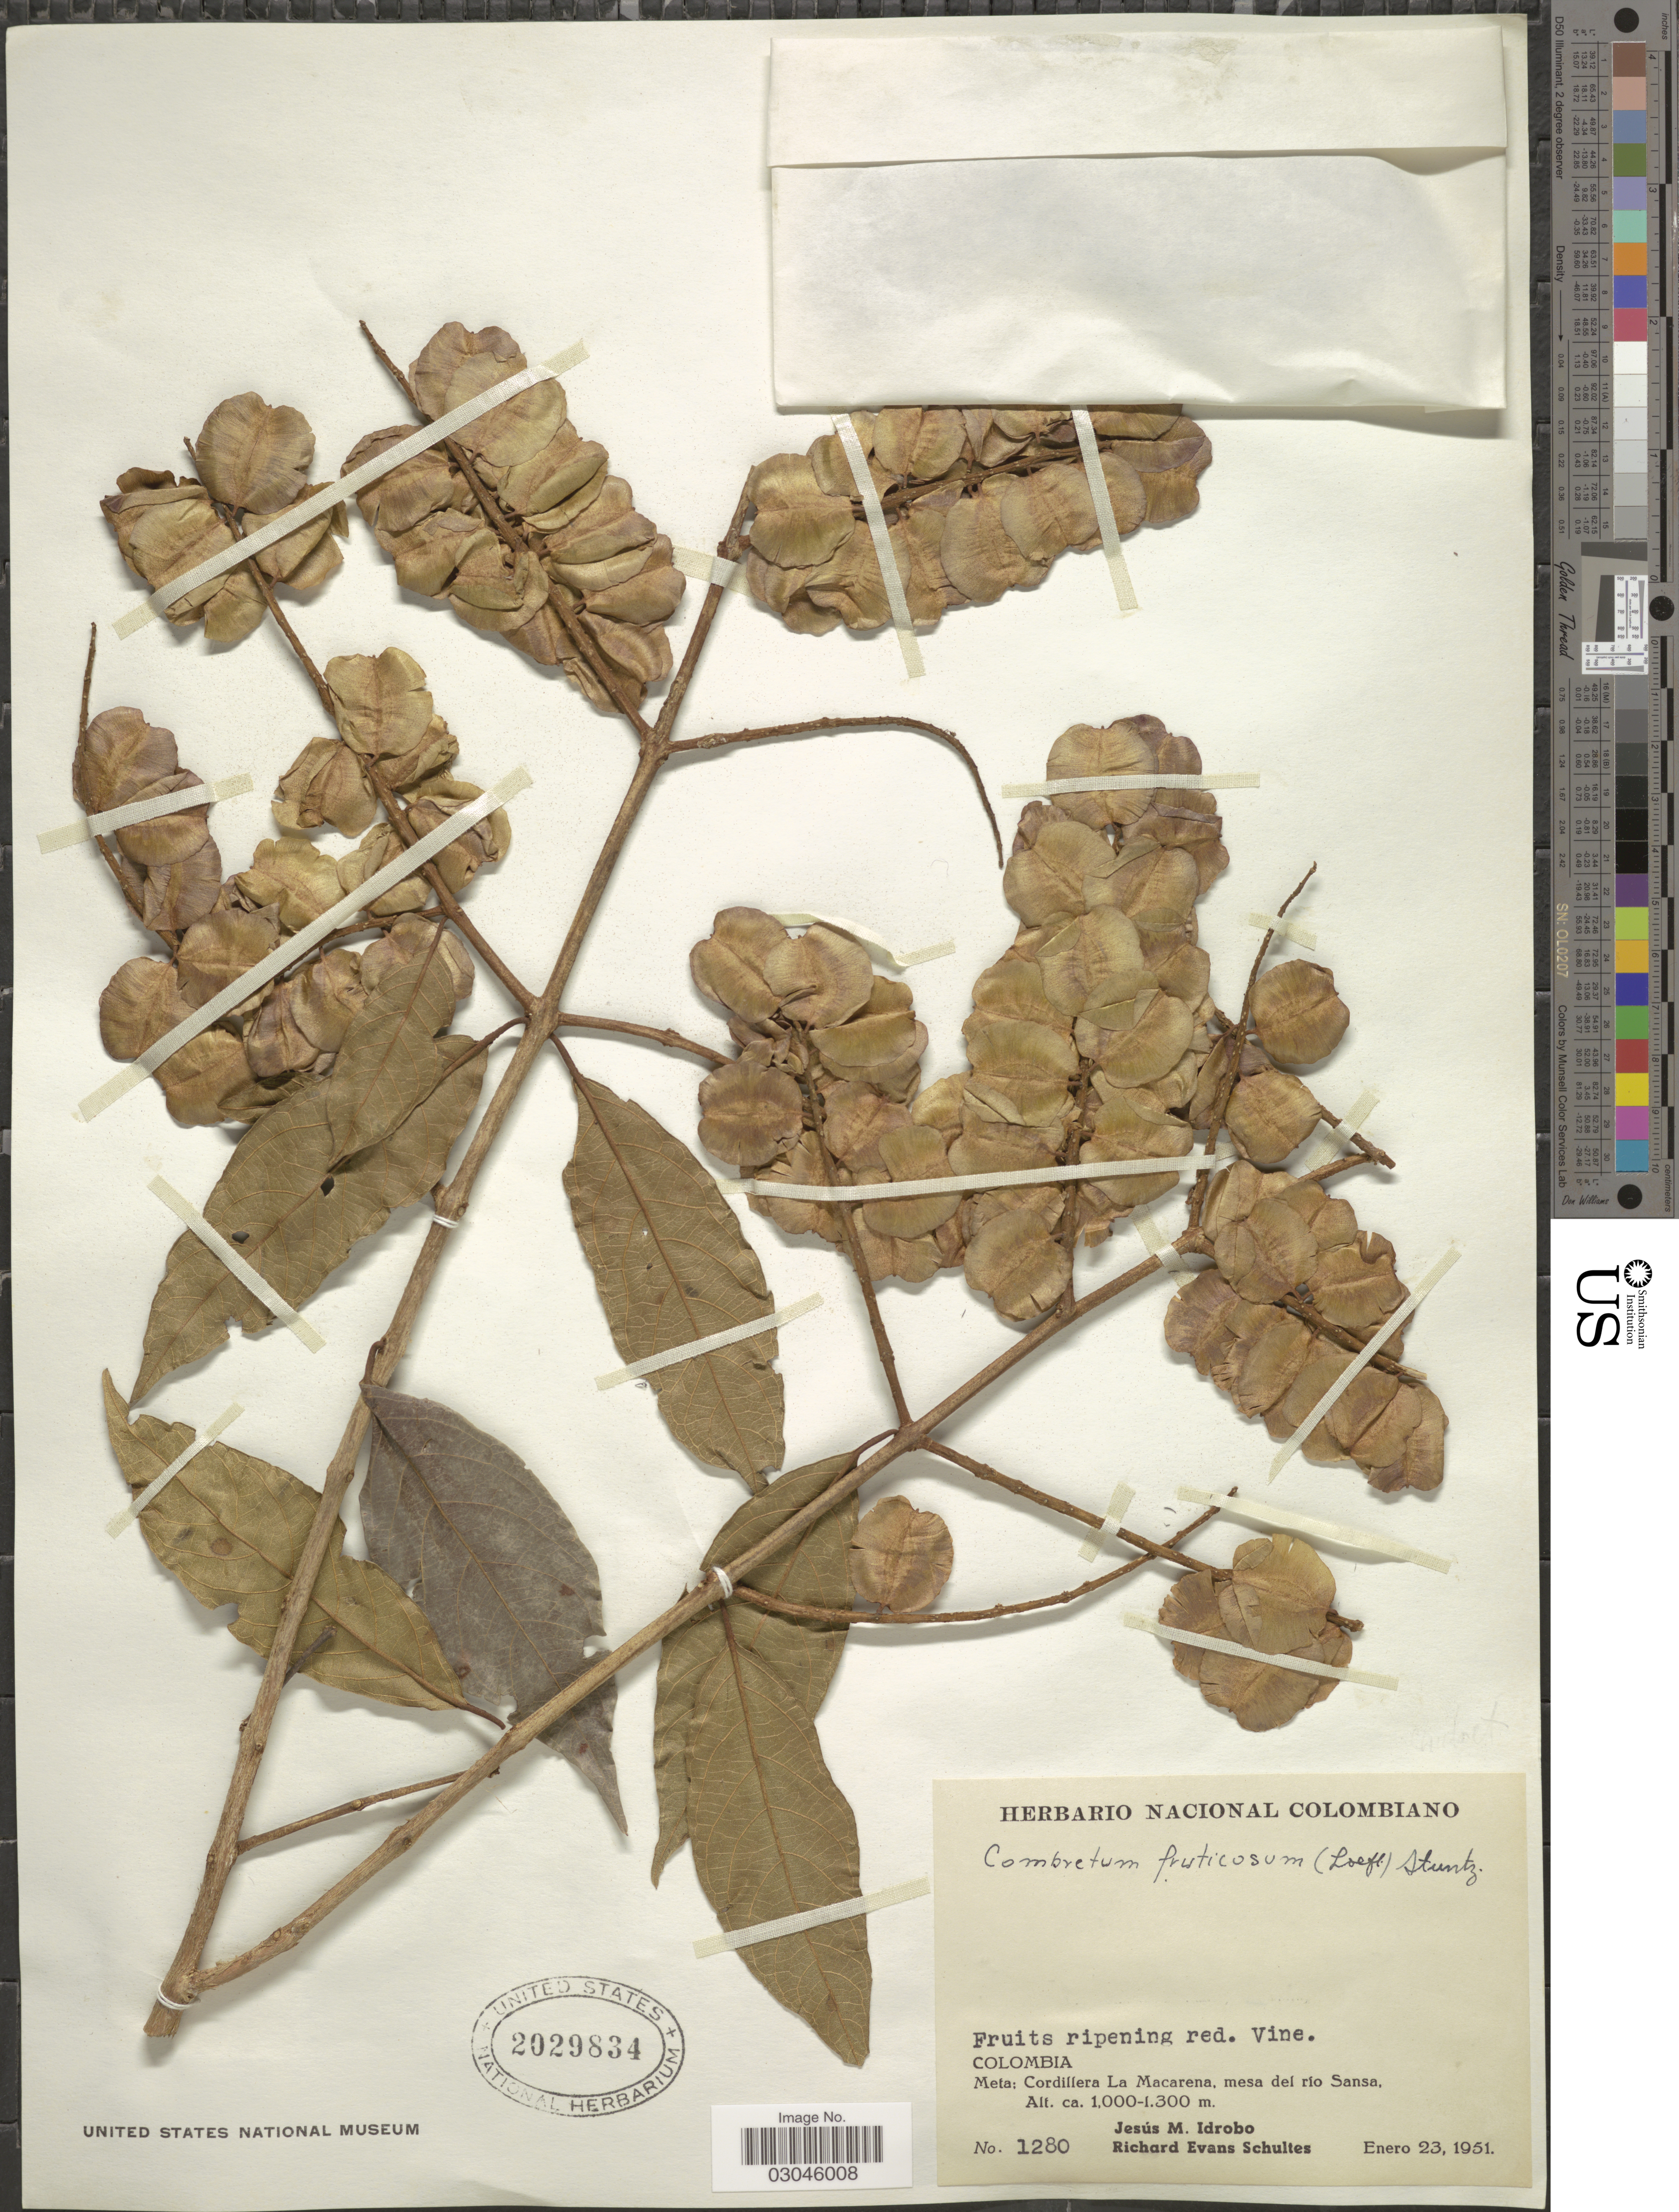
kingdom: Plantae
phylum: Tracheophyta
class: Magnoliopsida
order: Myrtales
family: Combretaceae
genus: Combretum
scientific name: Combretum fruticosum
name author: (Loefl.) Stuntz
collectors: J. M. Idrobo & R. E. Schultes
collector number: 1280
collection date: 1951-01-23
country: Colombia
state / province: Meta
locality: Cordillera La Macarena, mesa del río Sansa.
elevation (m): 1000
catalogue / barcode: US 2029834